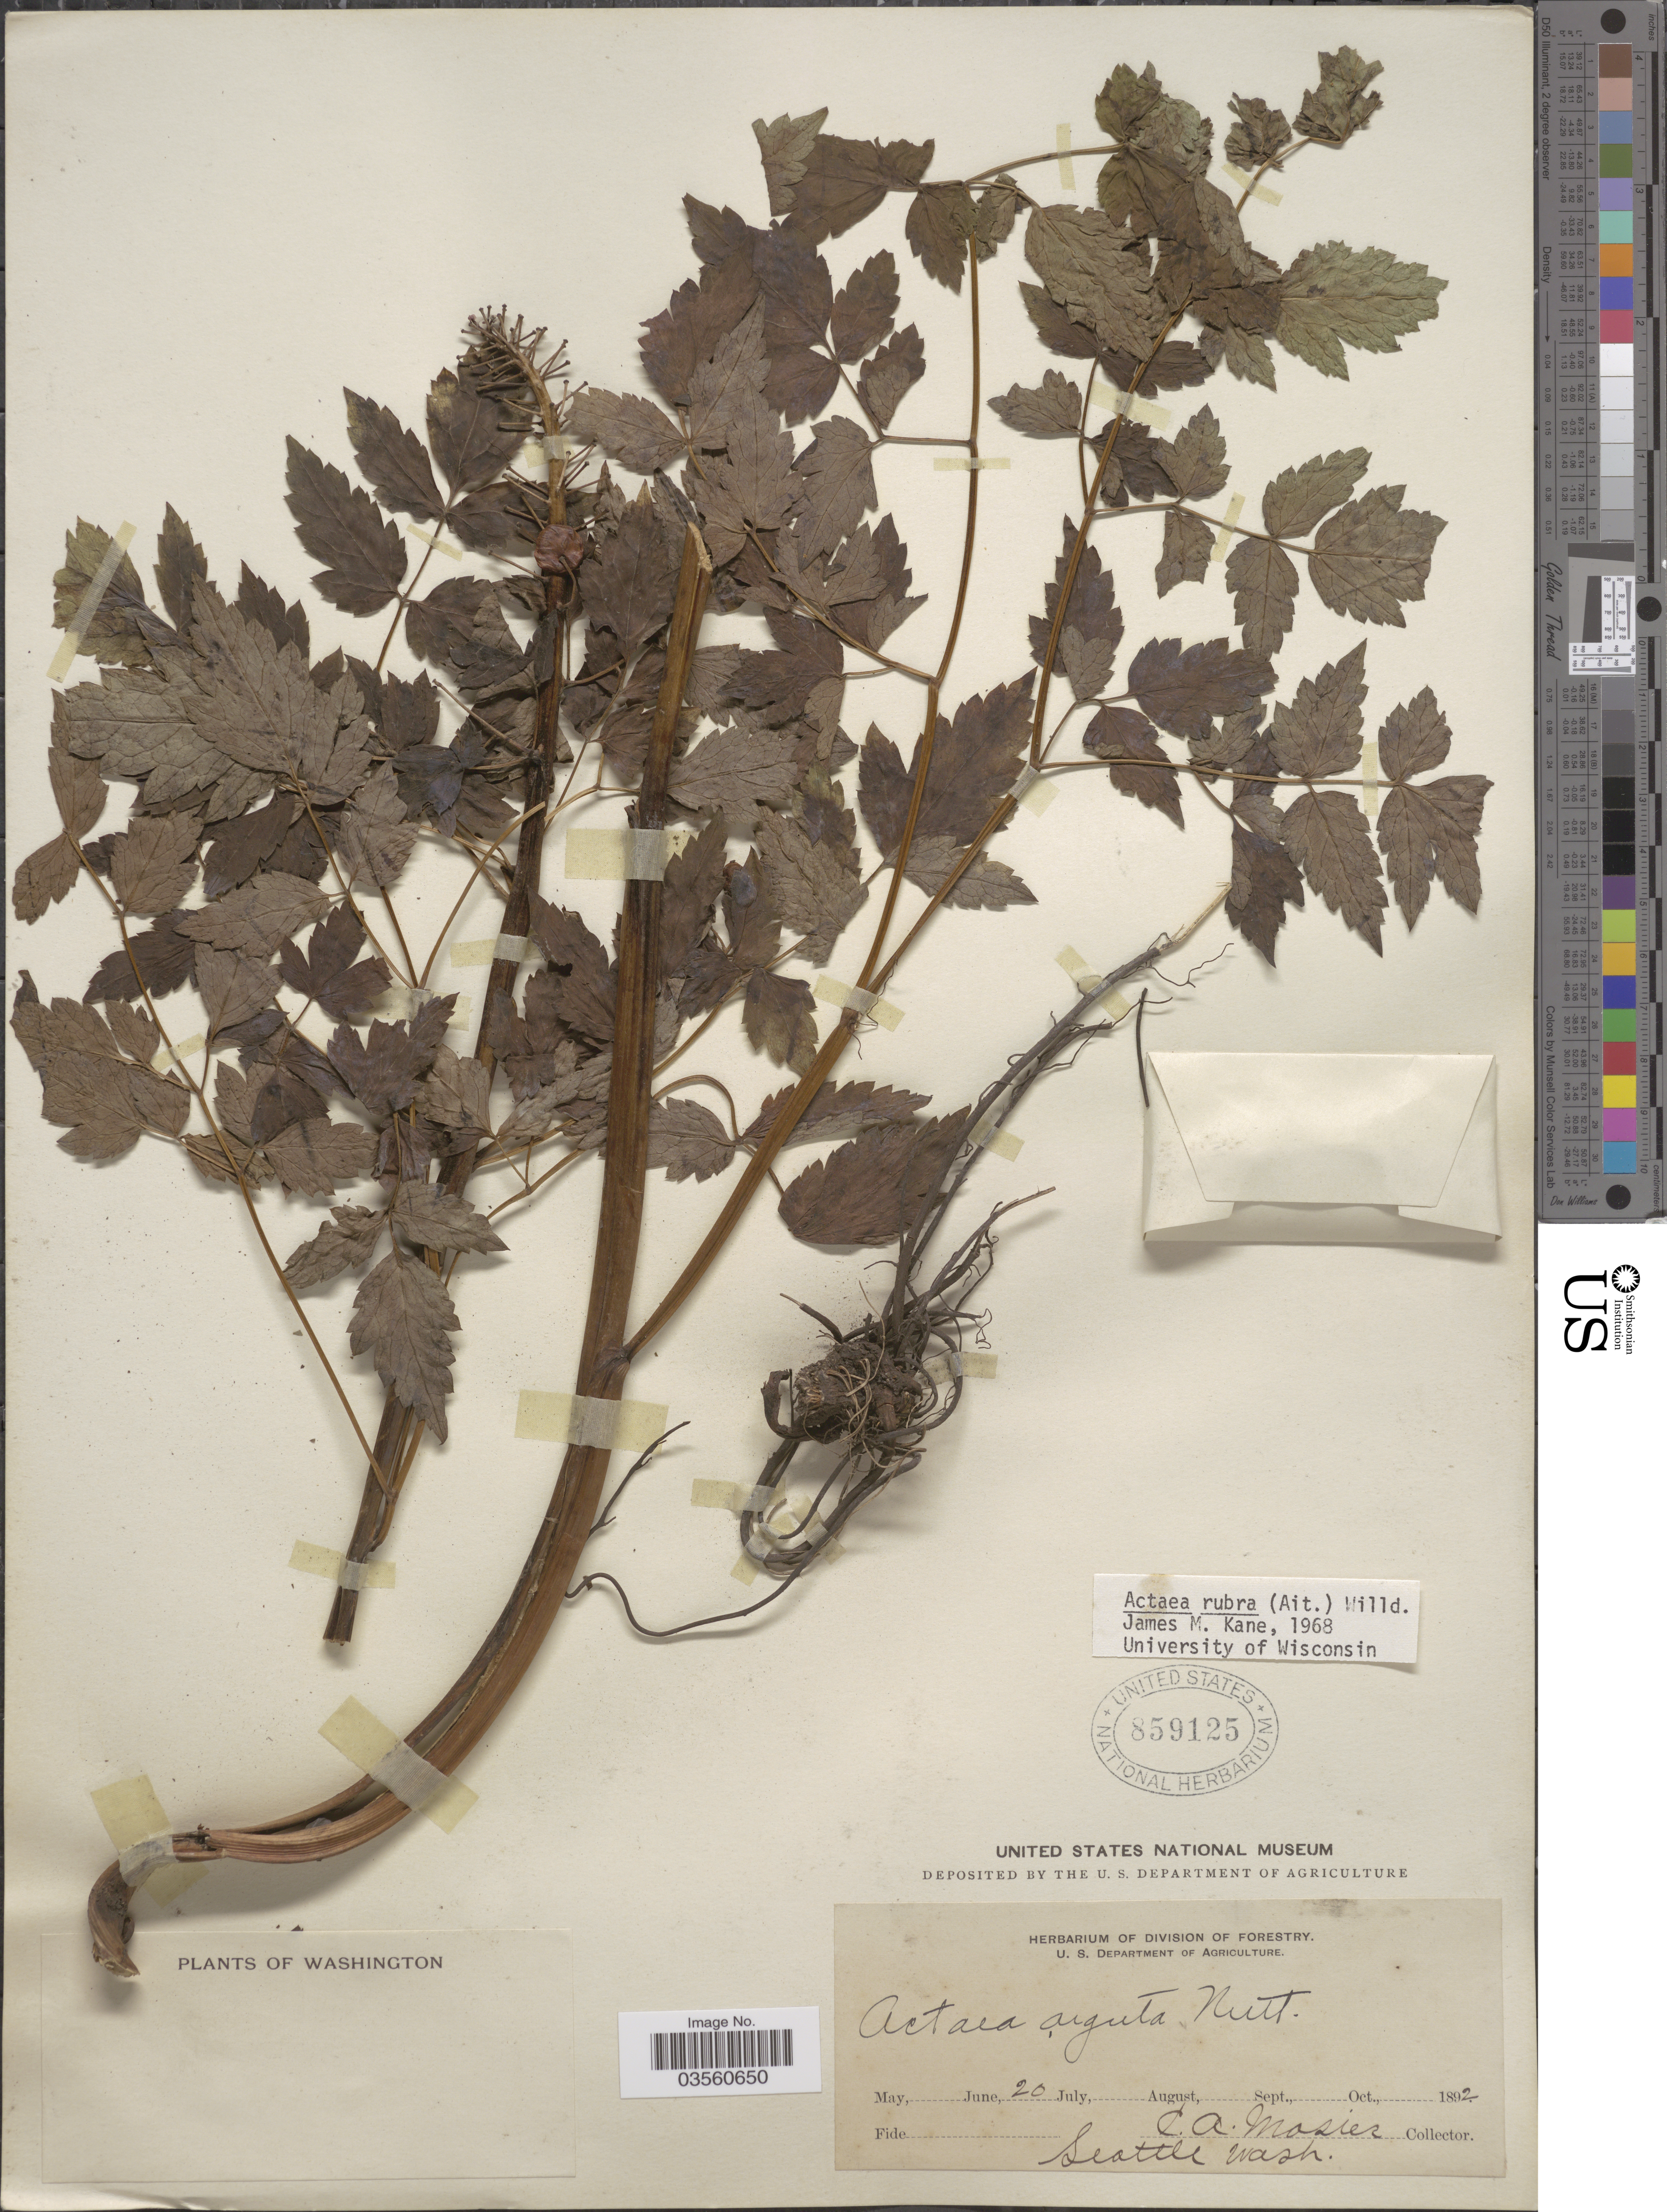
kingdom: Plantae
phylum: Tracheophyta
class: Magnoliopsida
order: Ranunculales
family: Ranunculaceae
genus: Actaea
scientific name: Actaea rubra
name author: (Aiton) Willd.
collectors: C. A. Mosier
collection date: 1892-06-20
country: United States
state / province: Washington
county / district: King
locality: Seattle.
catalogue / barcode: US 859125